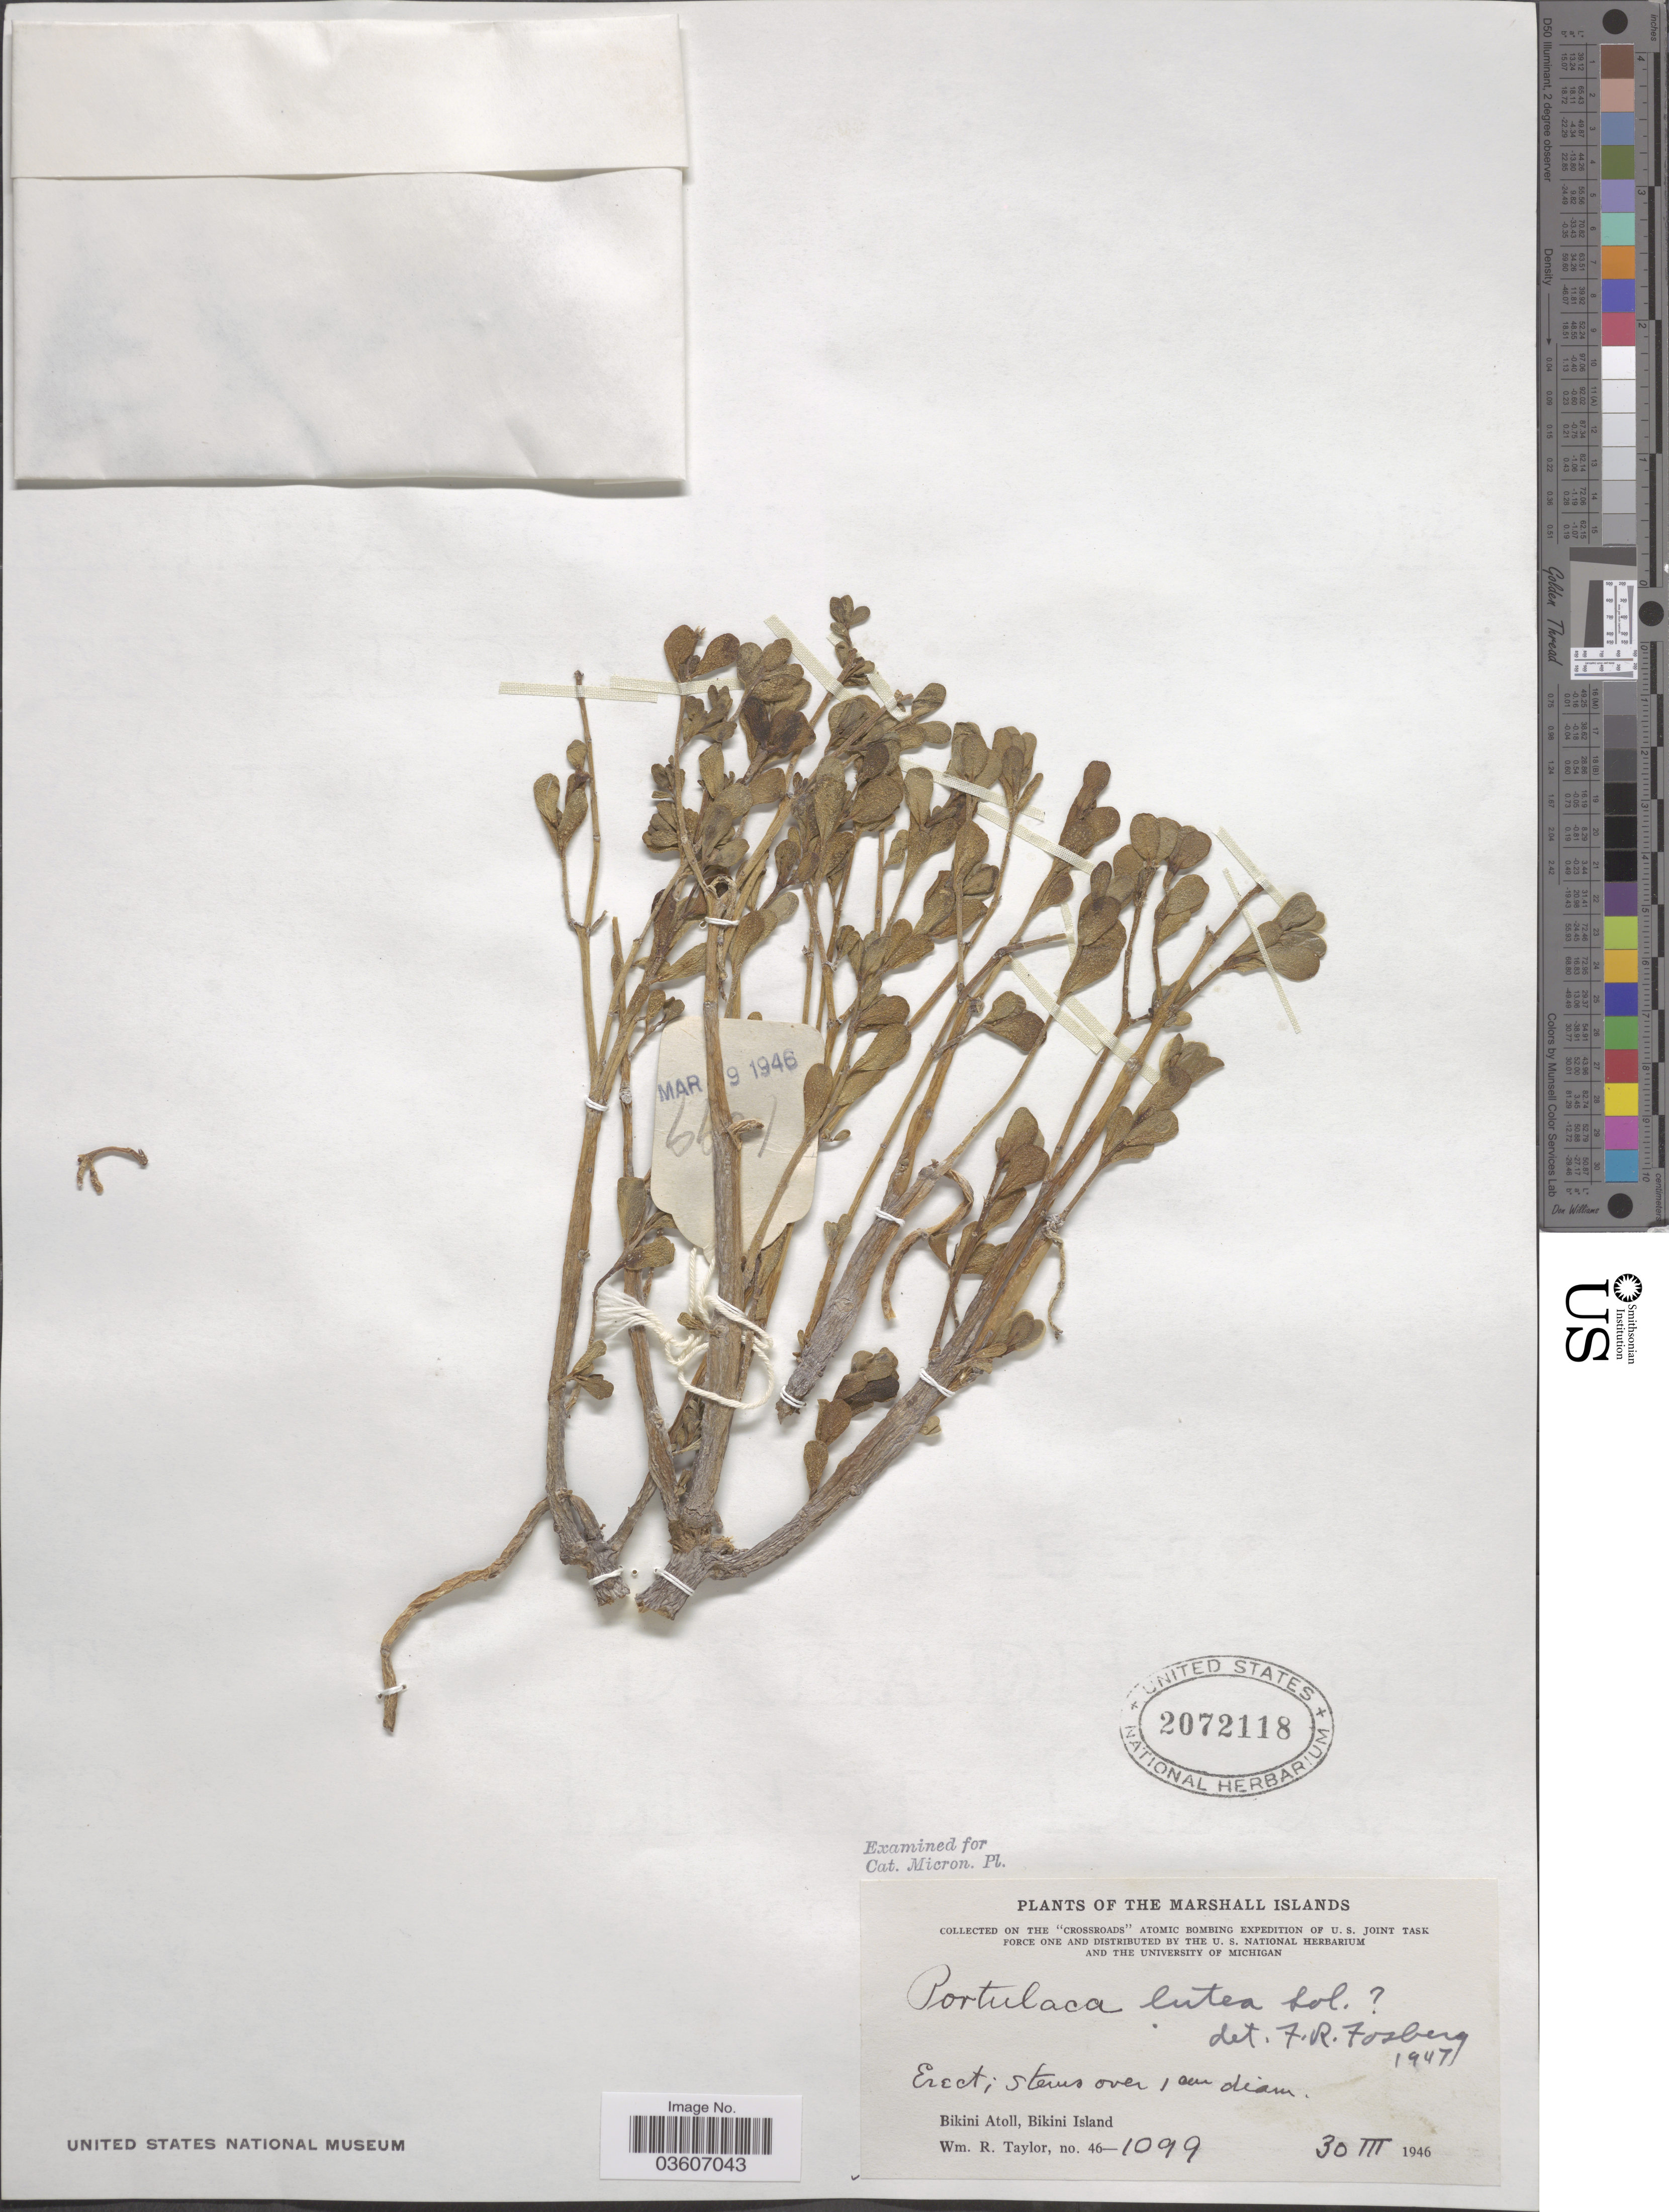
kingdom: Plantae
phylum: Tracheophyta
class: Magnoliopsida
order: Caryophyllales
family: Portulacaceae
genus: Portulaca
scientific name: Portulaca lutea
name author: Sol. ex G. Forst.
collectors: W. R. Taylor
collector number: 46-1099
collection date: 1946-03-30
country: Marshall Islands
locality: Bikini Atoll, Bikini Island.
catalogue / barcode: US 2072118